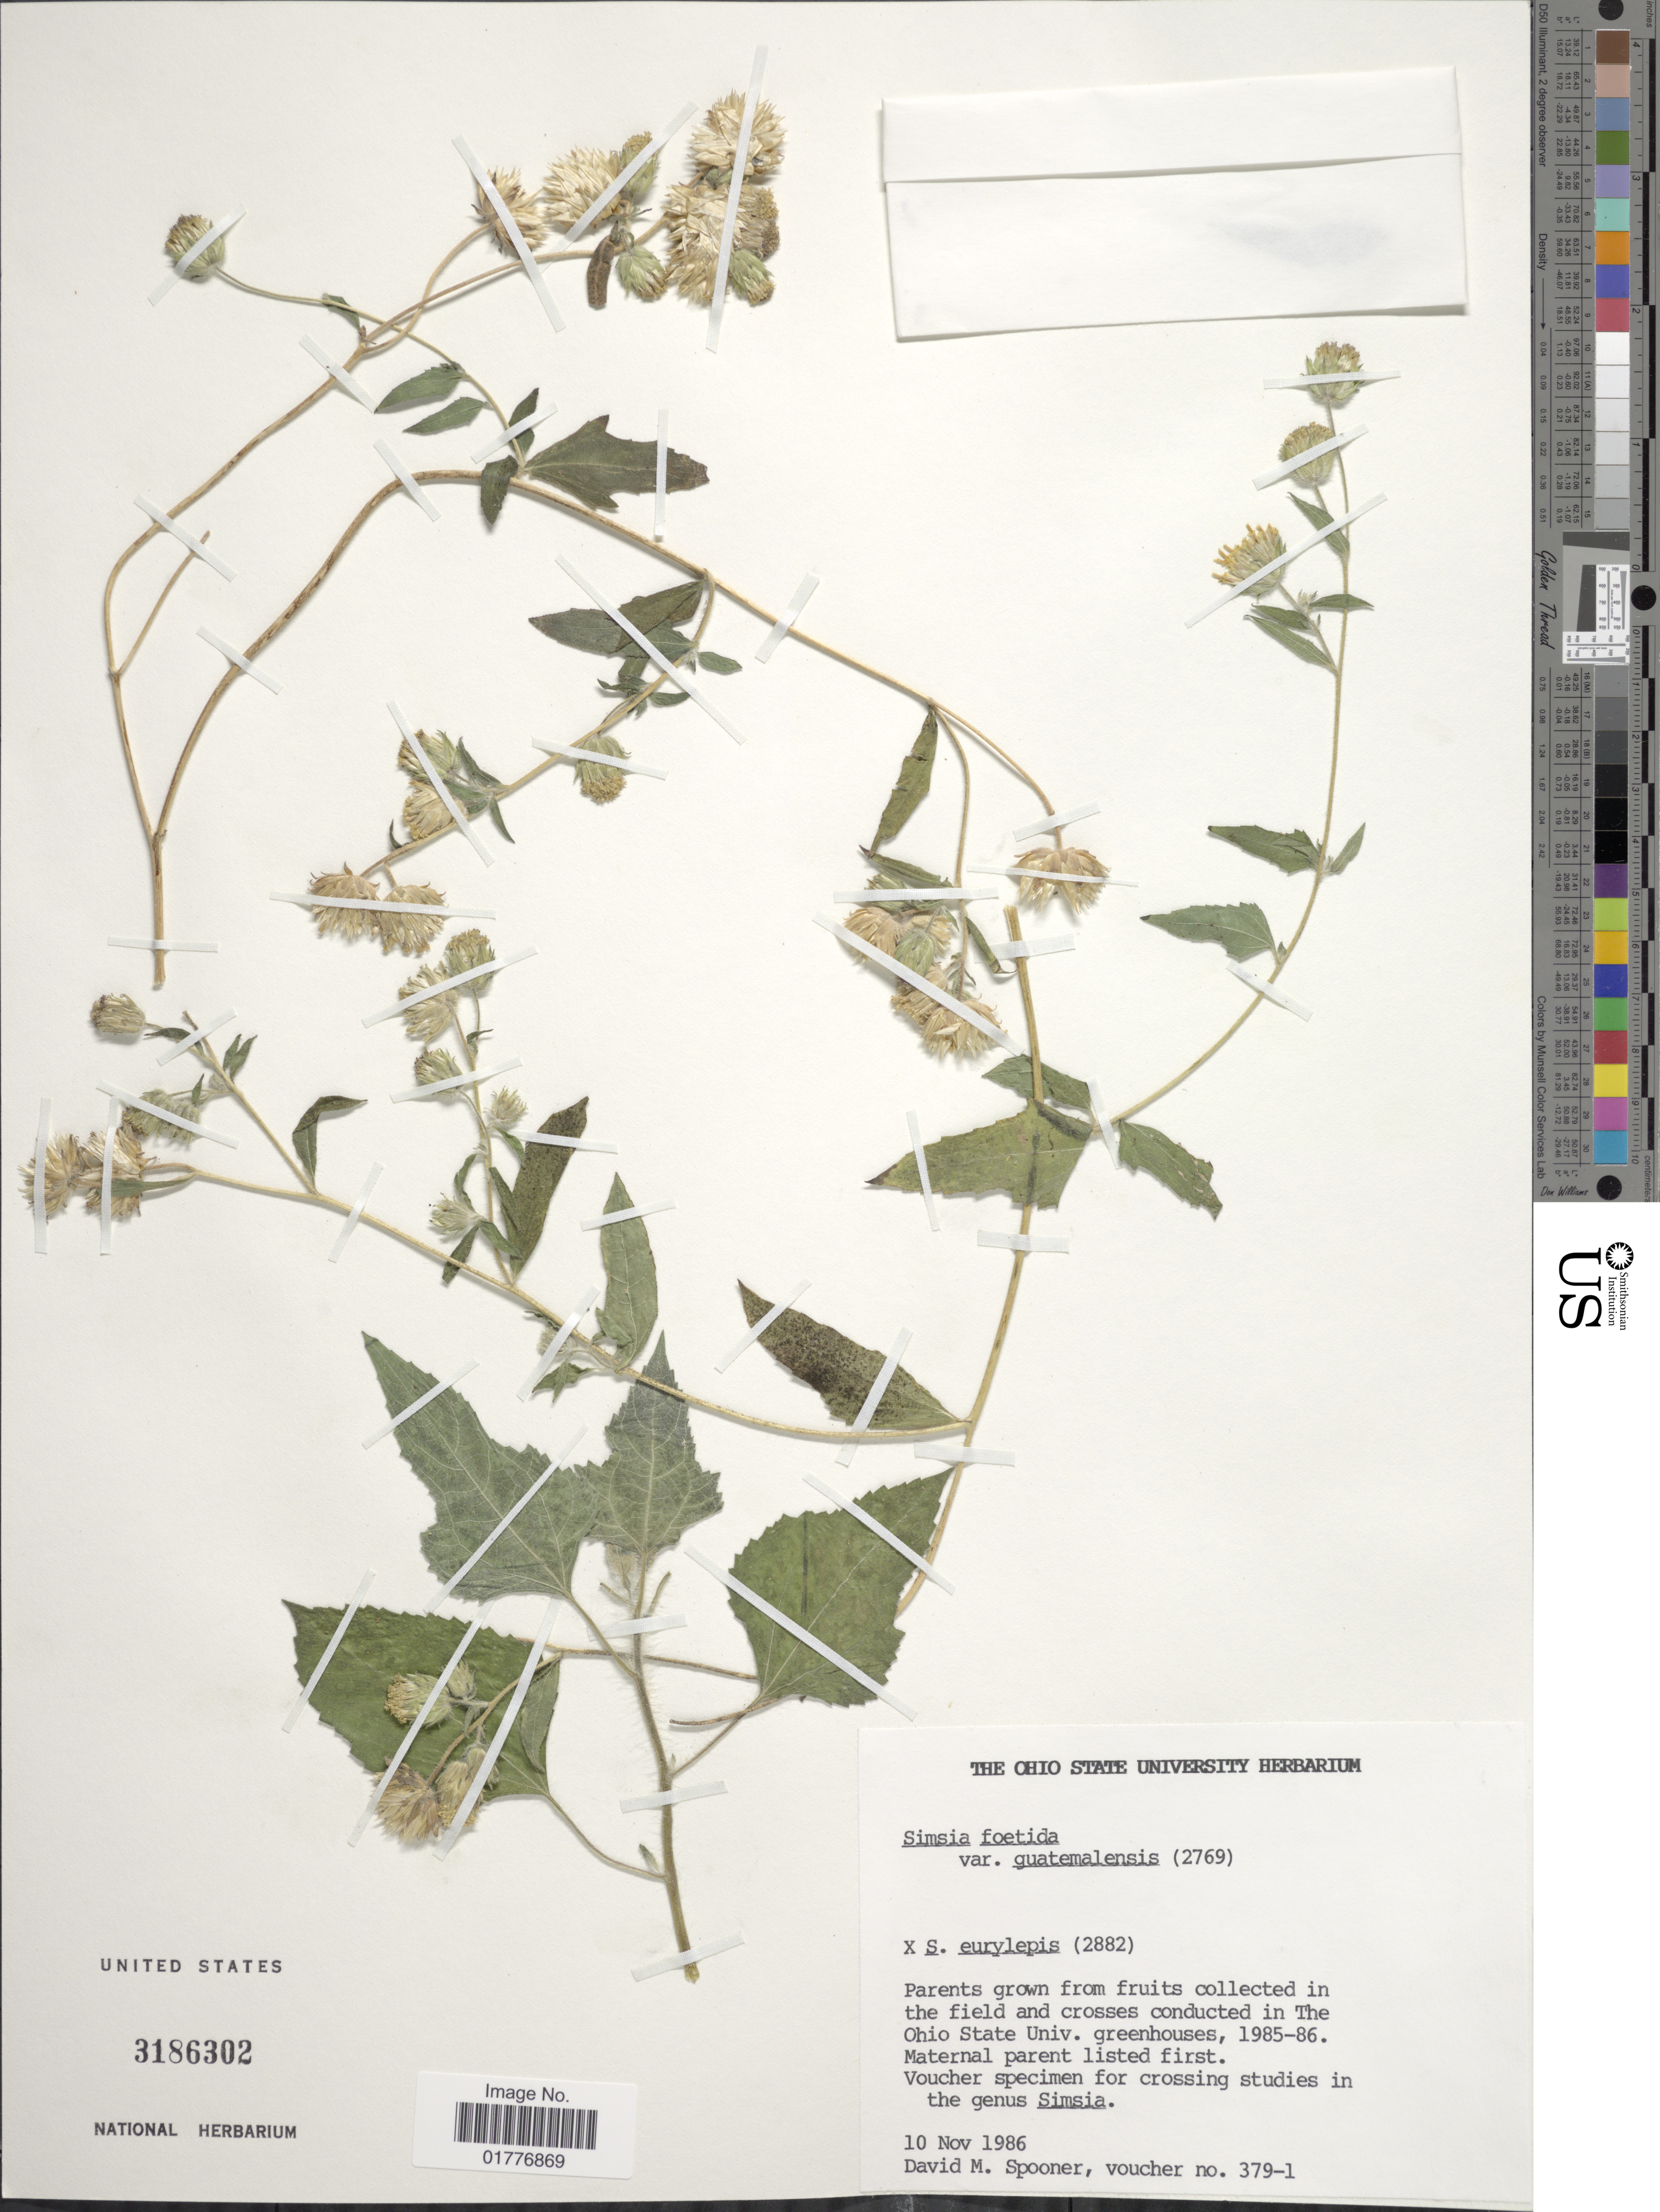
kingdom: Plantae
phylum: Tracheophyta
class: Magnoliopsida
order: Asterales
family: Asteraceae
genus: Simsia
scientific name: Simsia foetida var. foetida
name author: (Cav.) S.F. Blake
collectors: D. Spooner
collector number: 379-1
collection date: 1986-11-10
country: United States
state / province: Ohio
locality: In the field and crosses conducted in the Ohio State Univ. greenhouses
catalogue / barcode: US 3186302